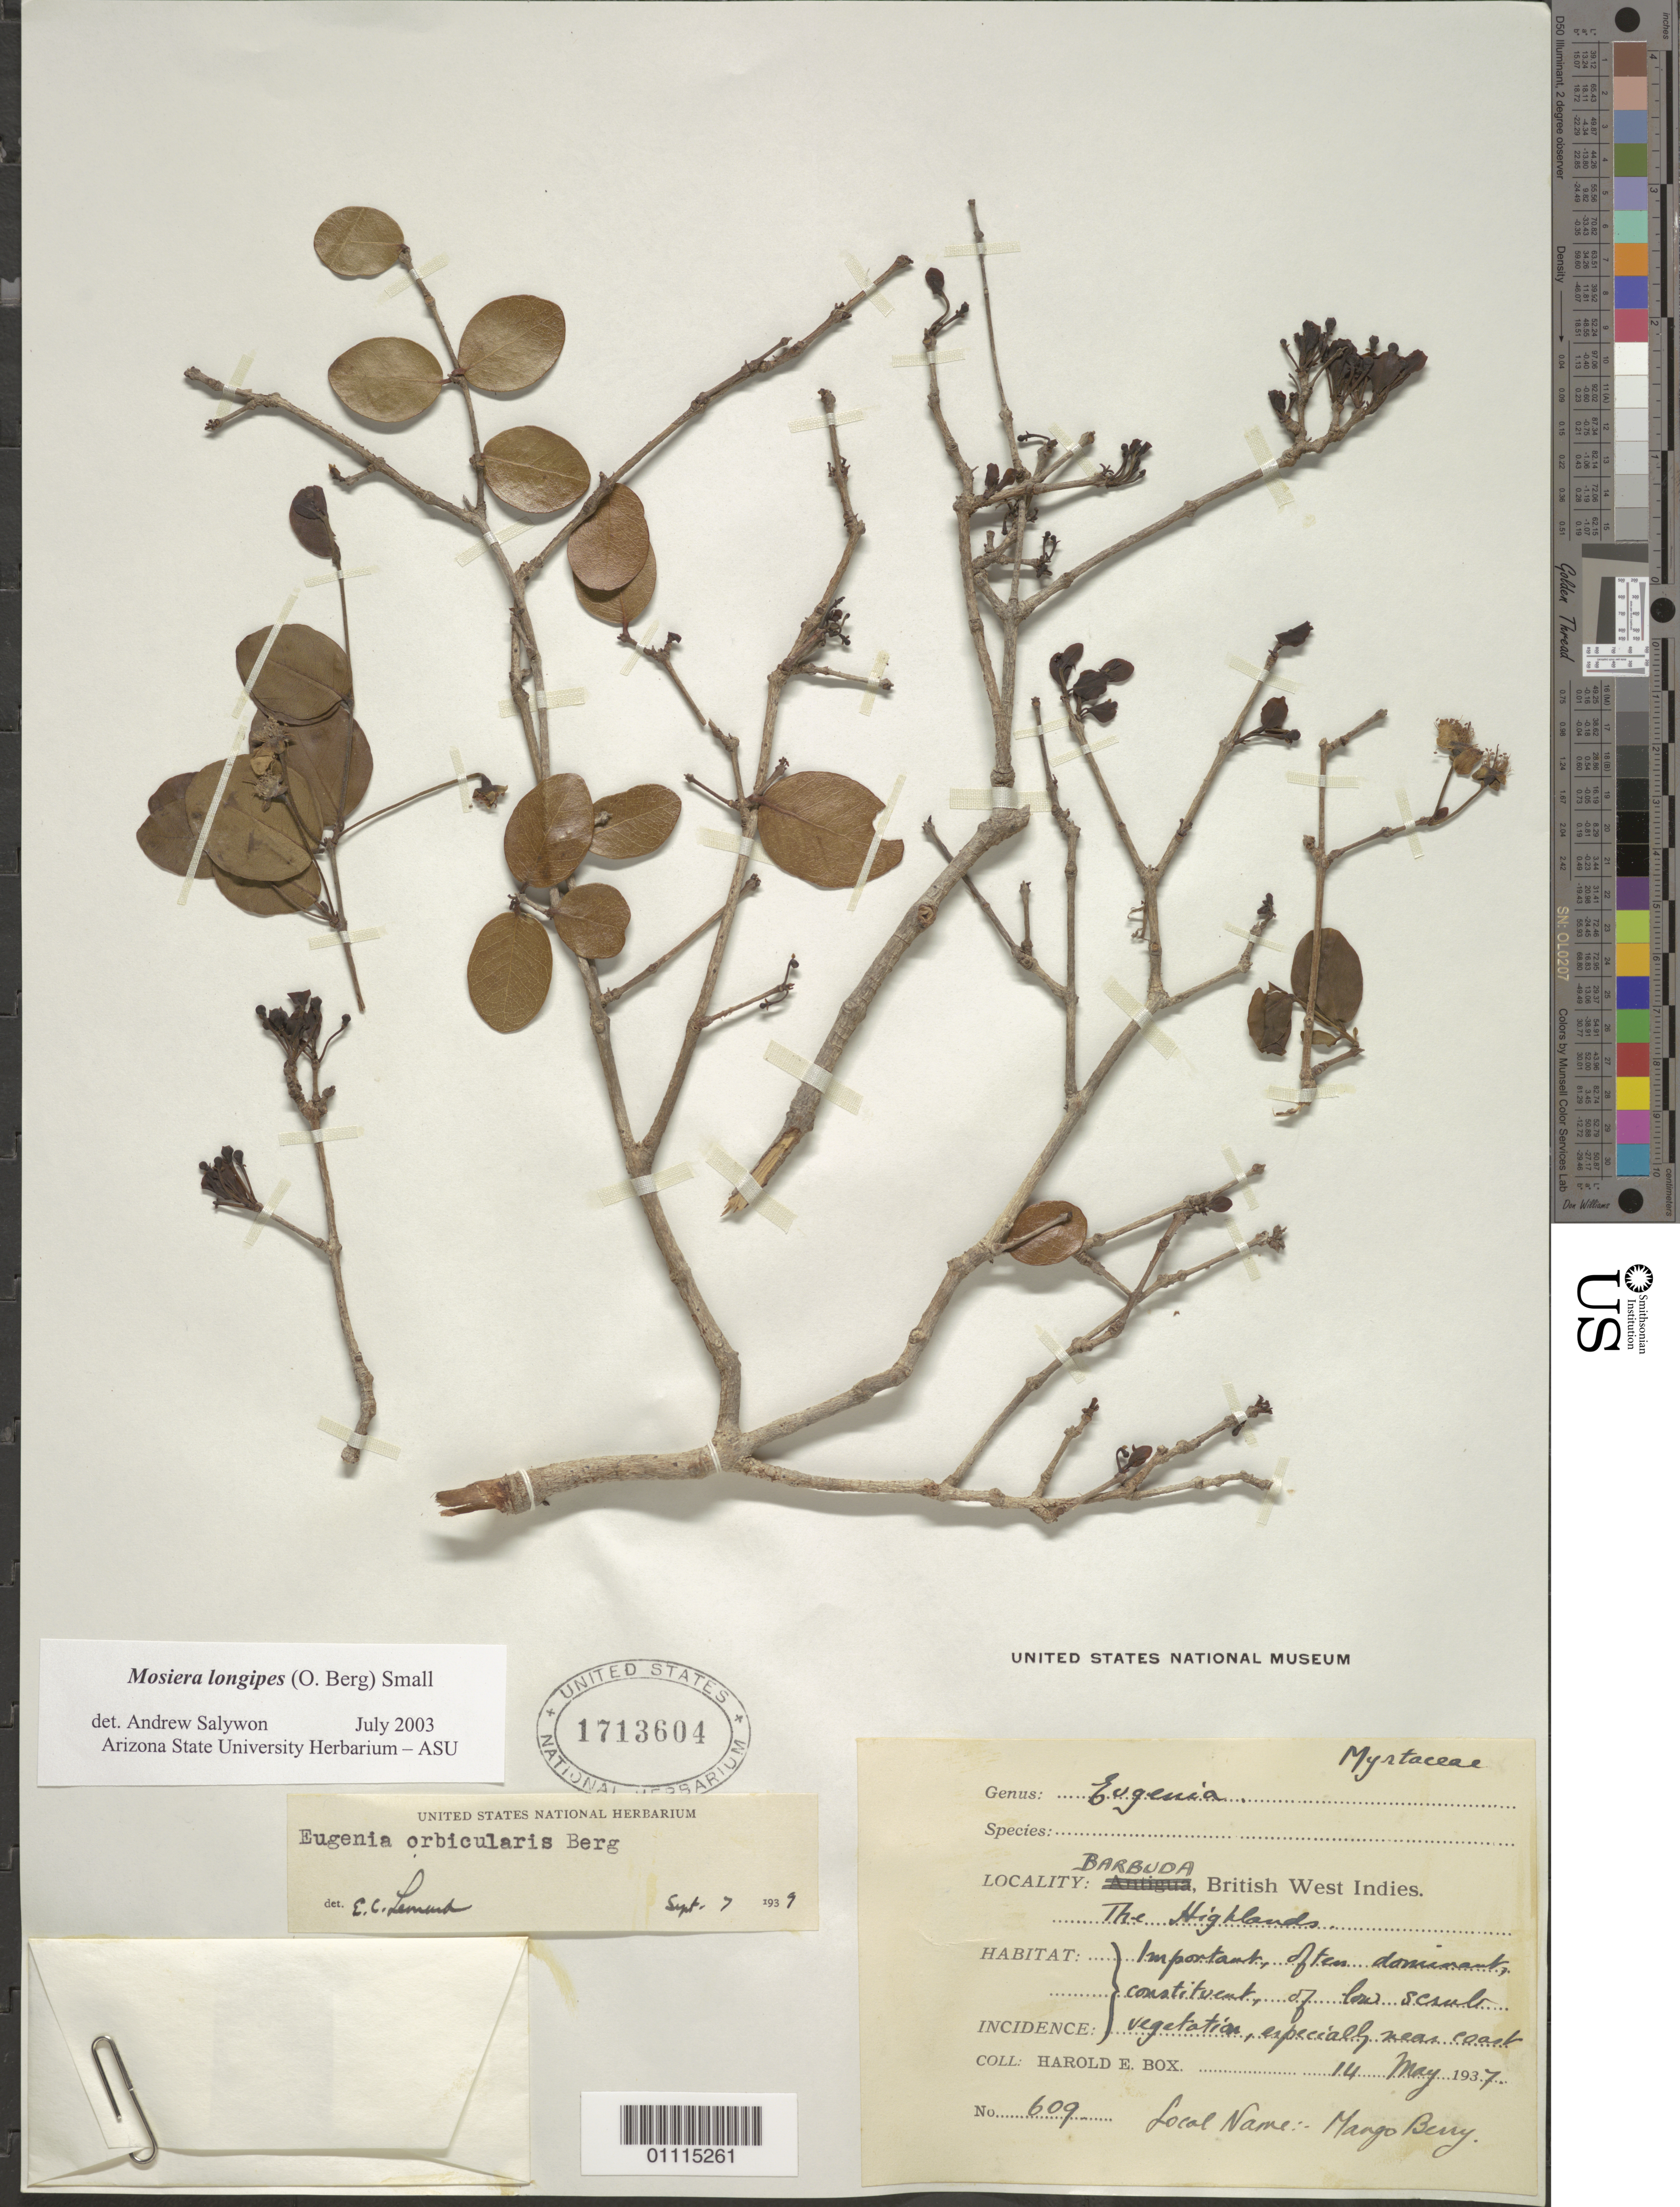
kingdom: Plantae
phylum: Tracheophyta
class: Magnoliopsida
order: Myrtales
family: Myrtaceae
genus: Mosiera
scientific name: Mosiera longipes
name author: (O. Berg) Small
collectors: H. E. Box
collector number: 609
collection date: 1937-05-14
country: Antigua and Barbuda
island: Barbuda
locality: The Highlands.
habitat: Important often dominant constituent of low scrub vegetation, especially near coast.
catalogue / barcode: US 1713604